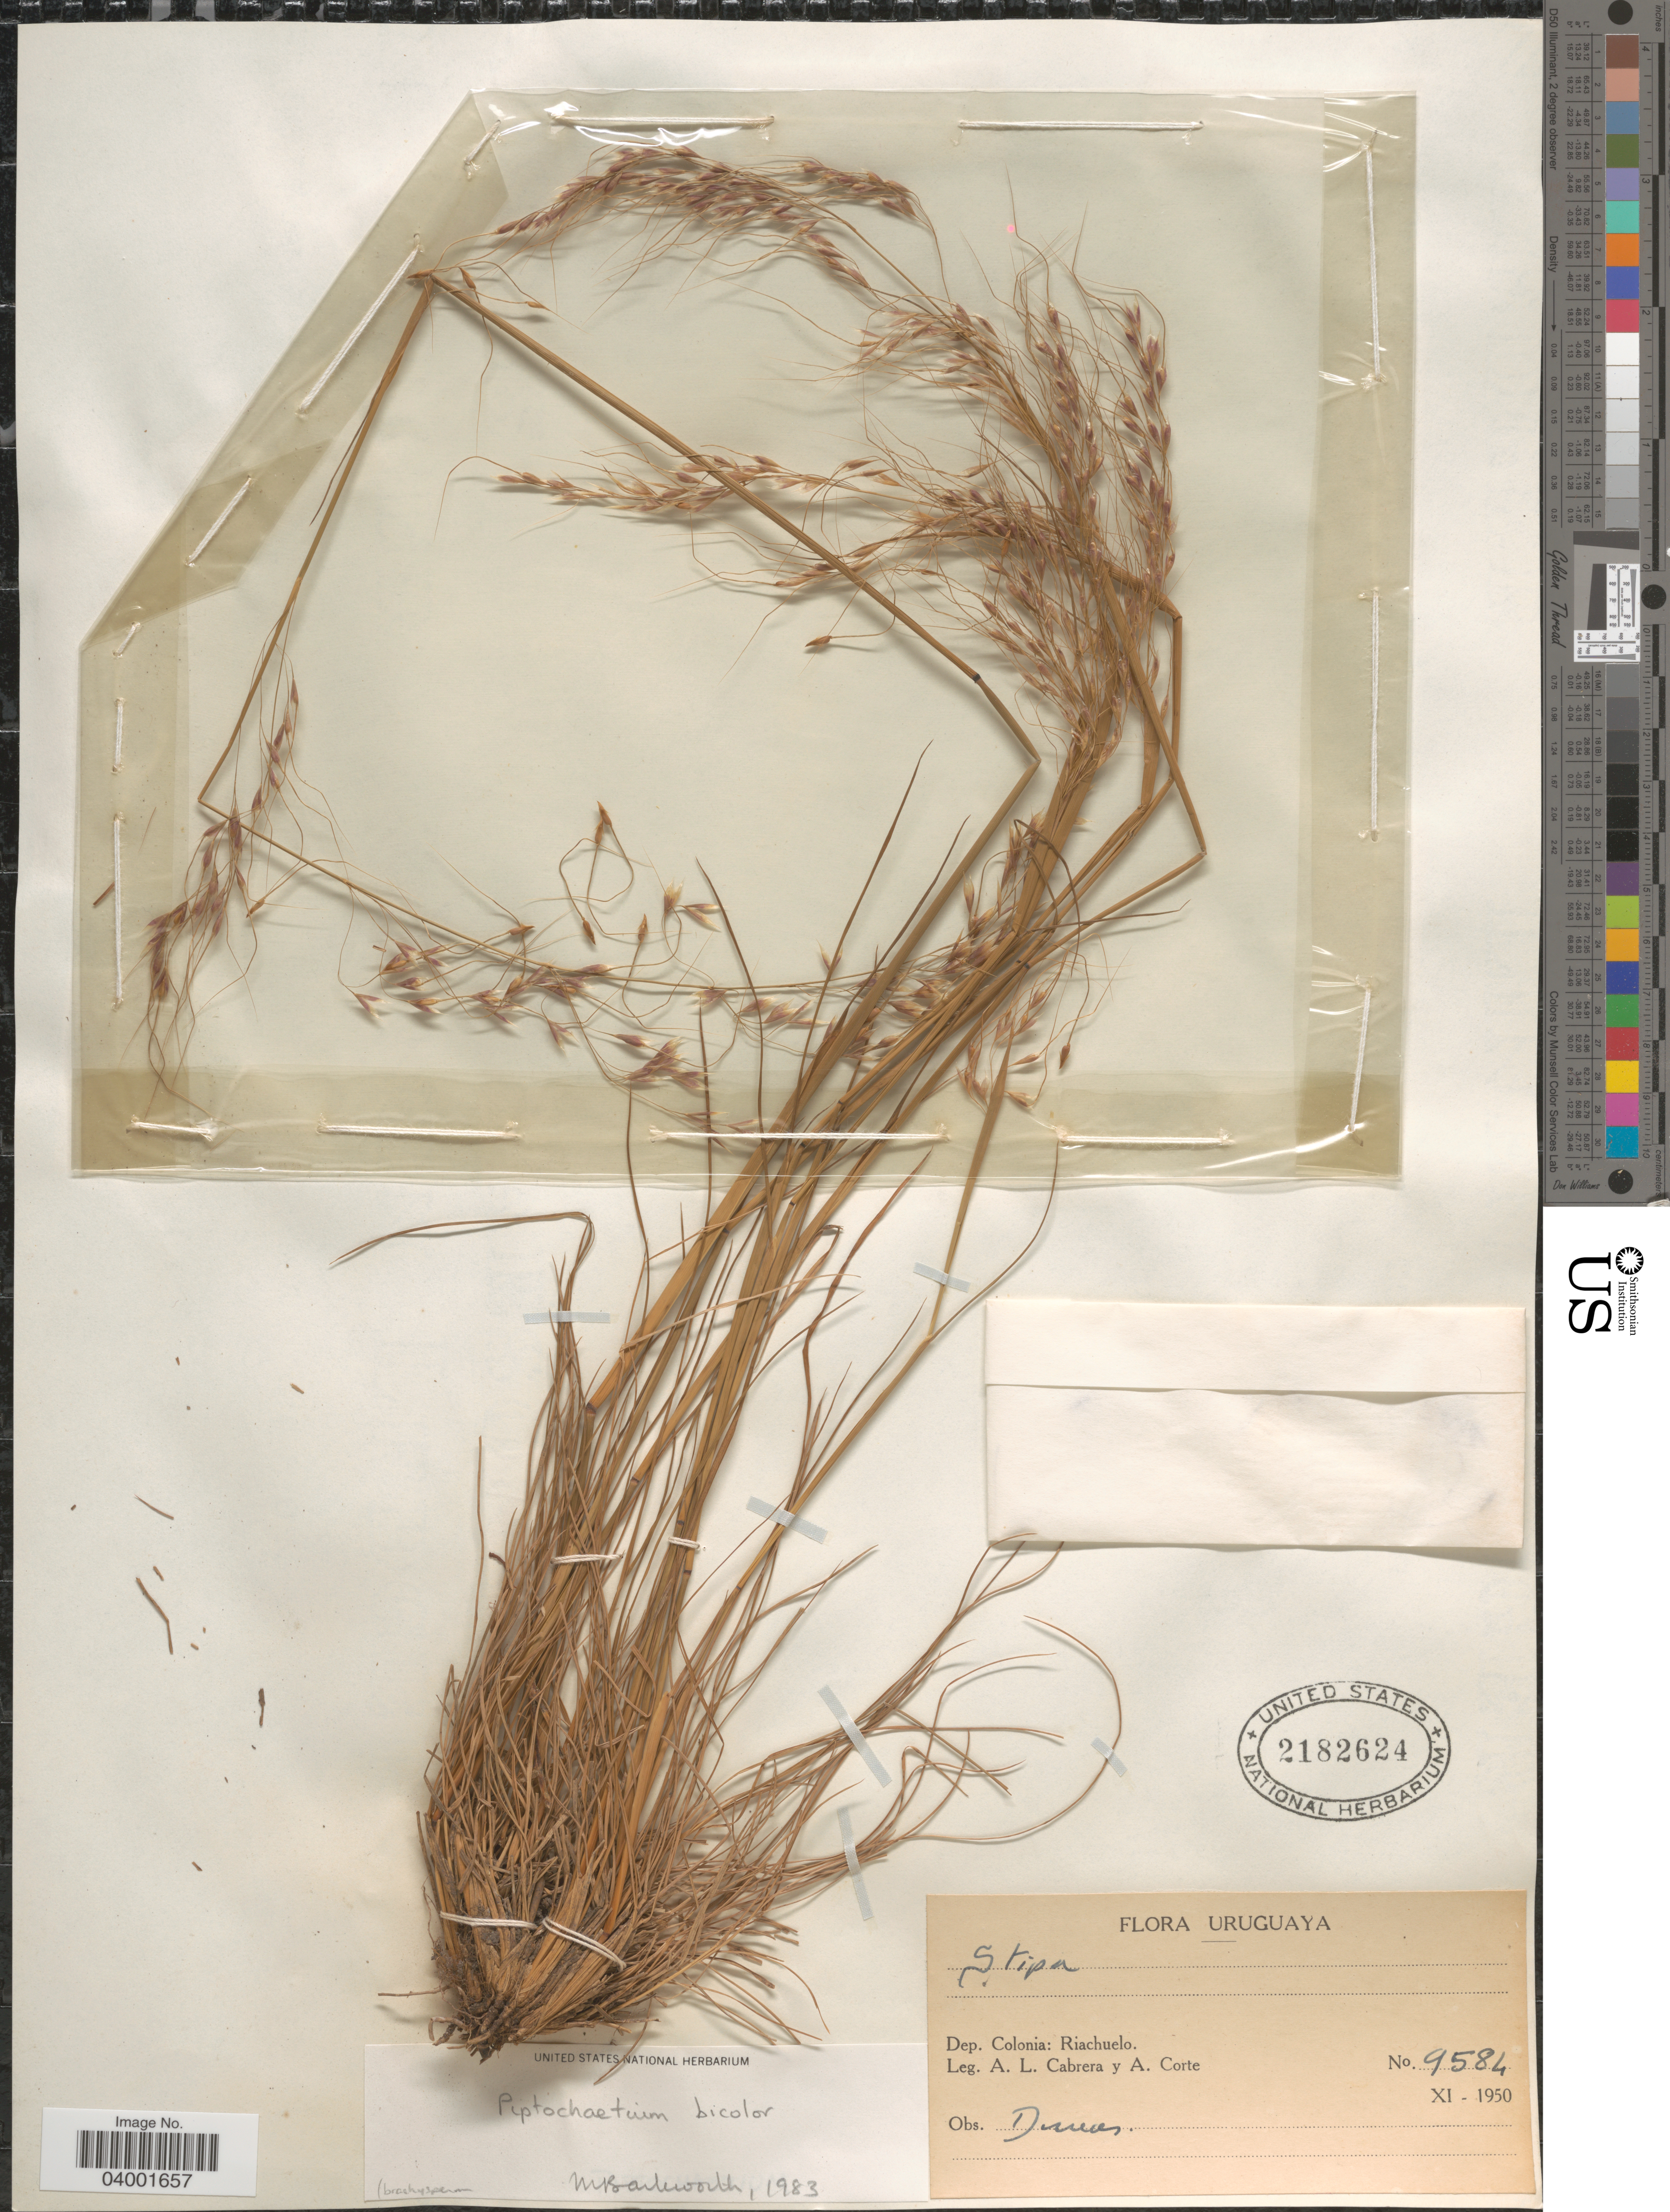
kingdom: Plantae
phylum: Tracheophyta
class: Liliopsida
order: Poales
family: Poaceae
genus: Piptochaetium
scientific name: Piptochaetium bicolor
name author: (Vahl) É. Desv.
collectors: A. L. Cabrera & A. Corte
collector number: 9584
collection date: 1950-11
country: Uruguay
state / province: Colonia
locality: Dep. Colonia: Riachuelo.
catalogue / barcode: US 2182624